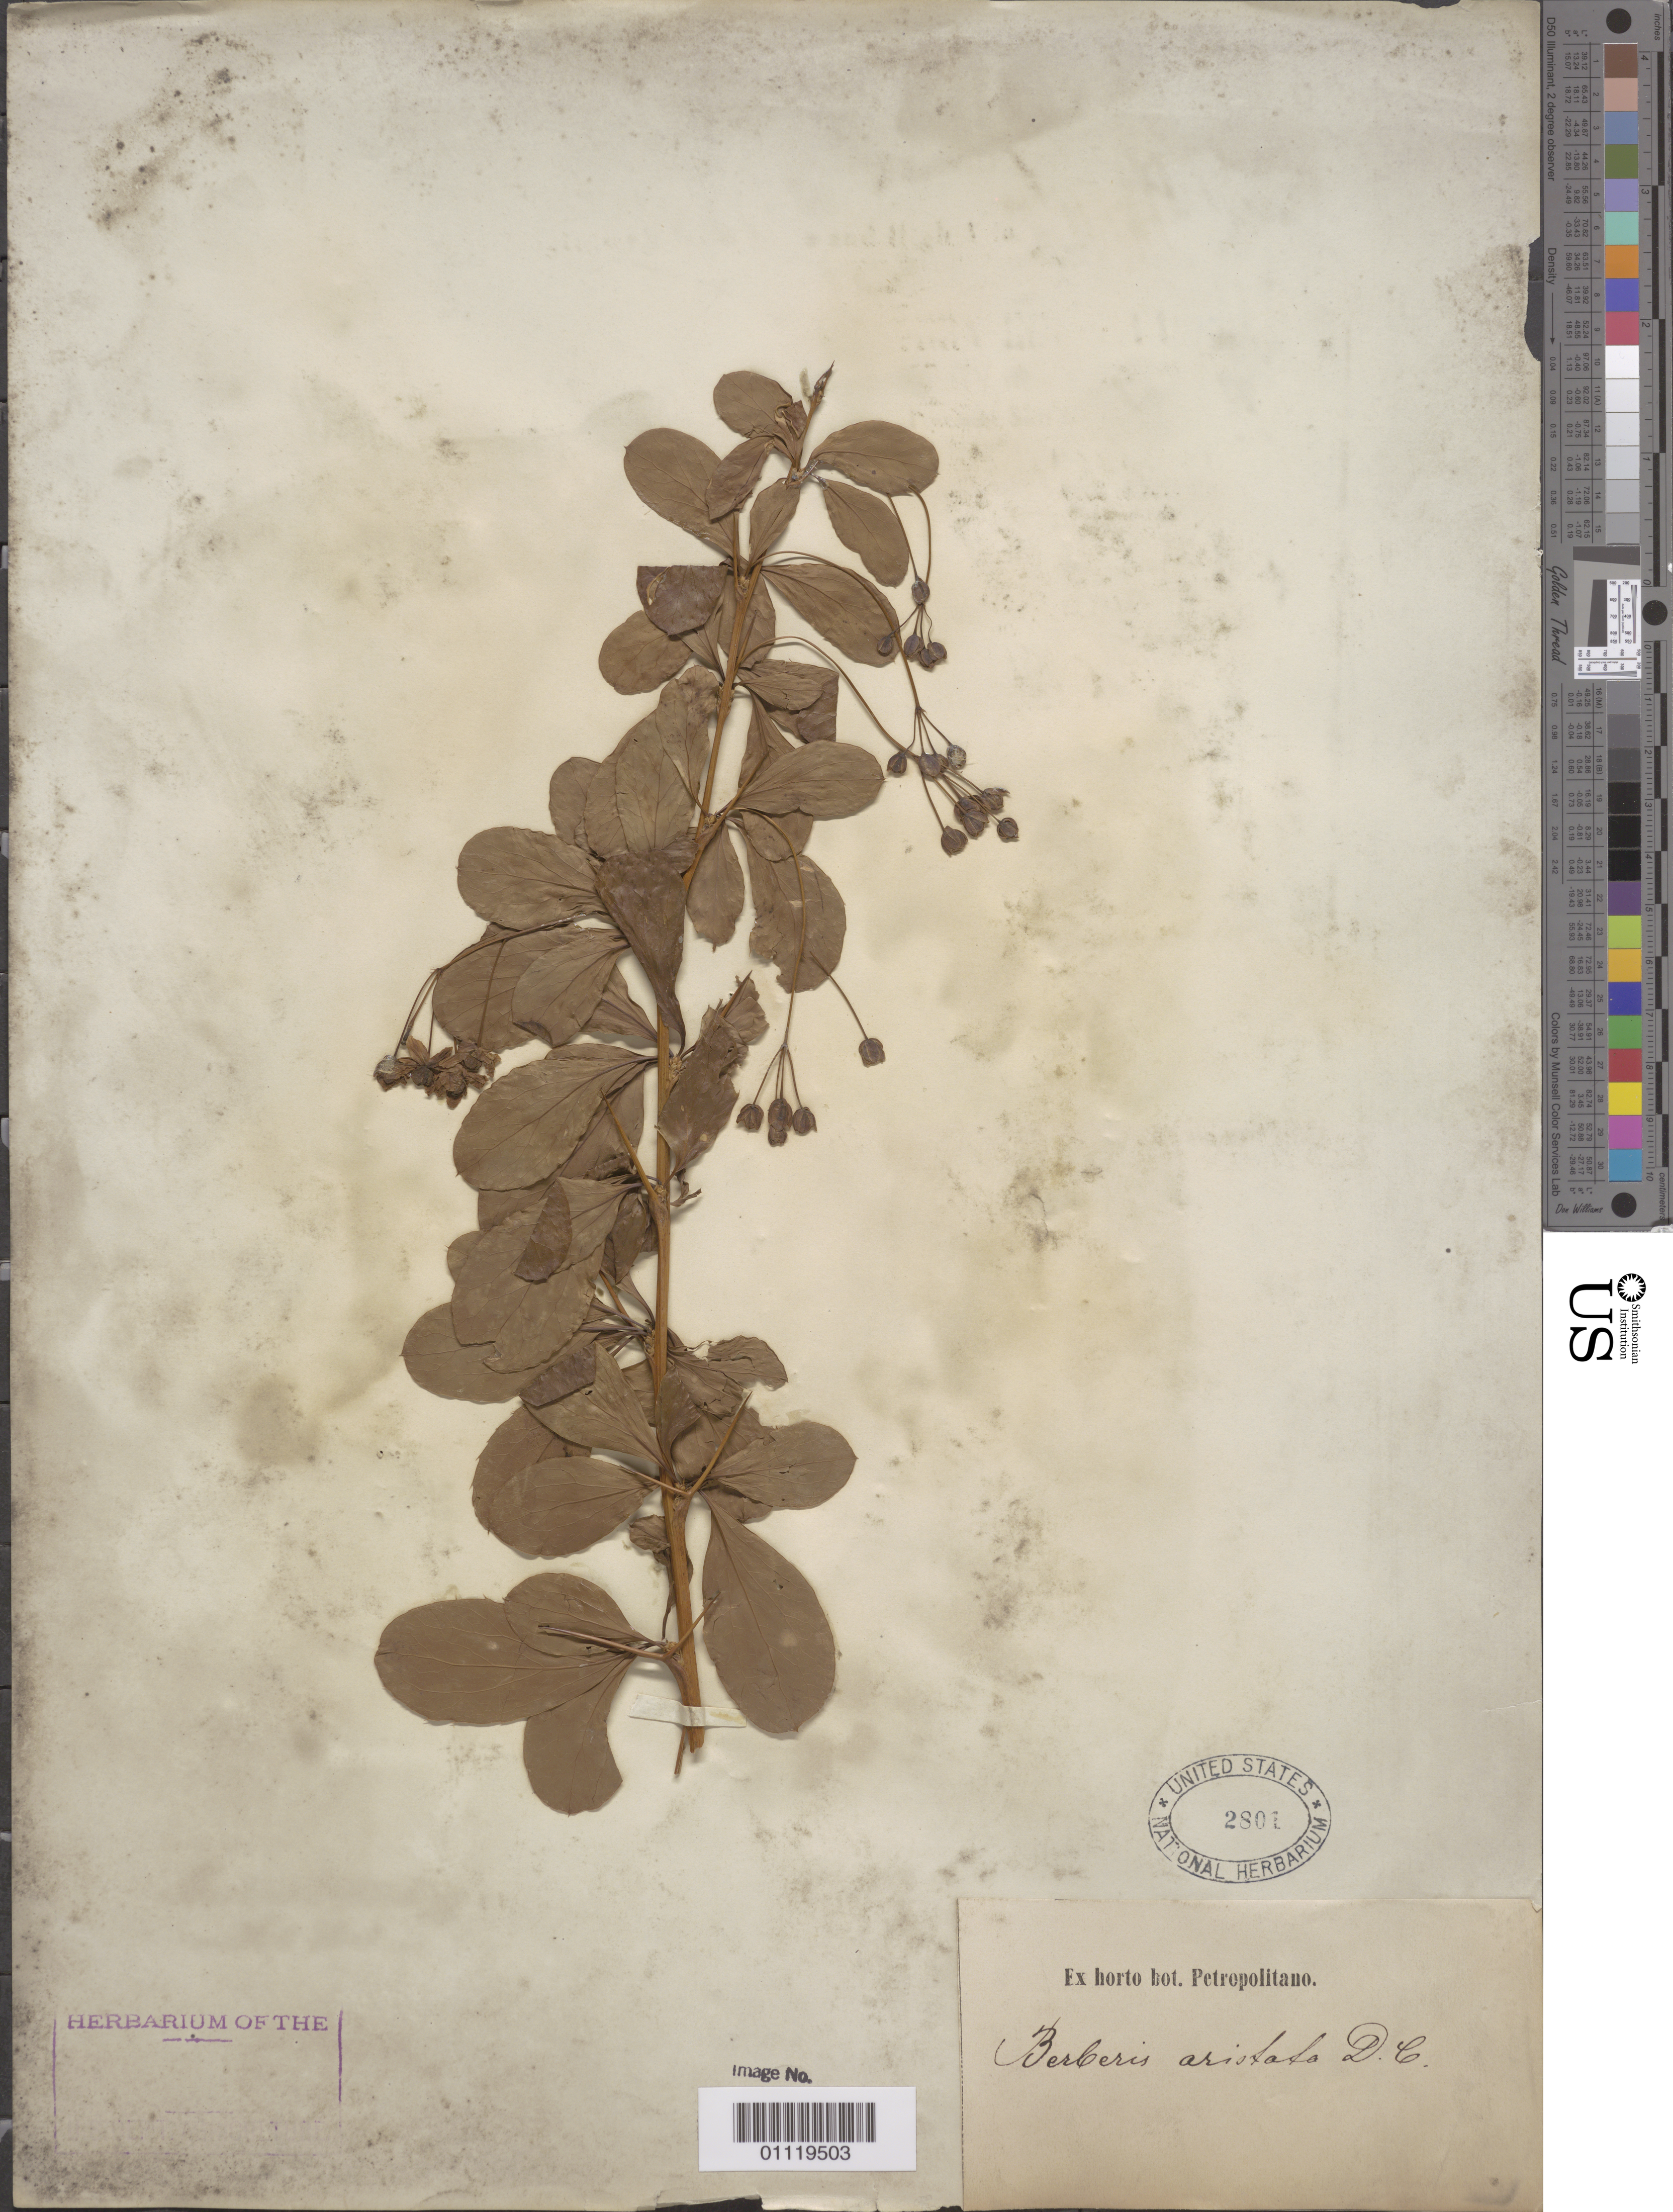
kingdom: Plantae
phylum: Tracheophyta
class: Magnoliopsida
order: Ranunculales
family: Berberidaceae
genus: Berberis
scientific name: Berberis aristata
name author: DC.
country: United States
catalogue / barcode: US 2801